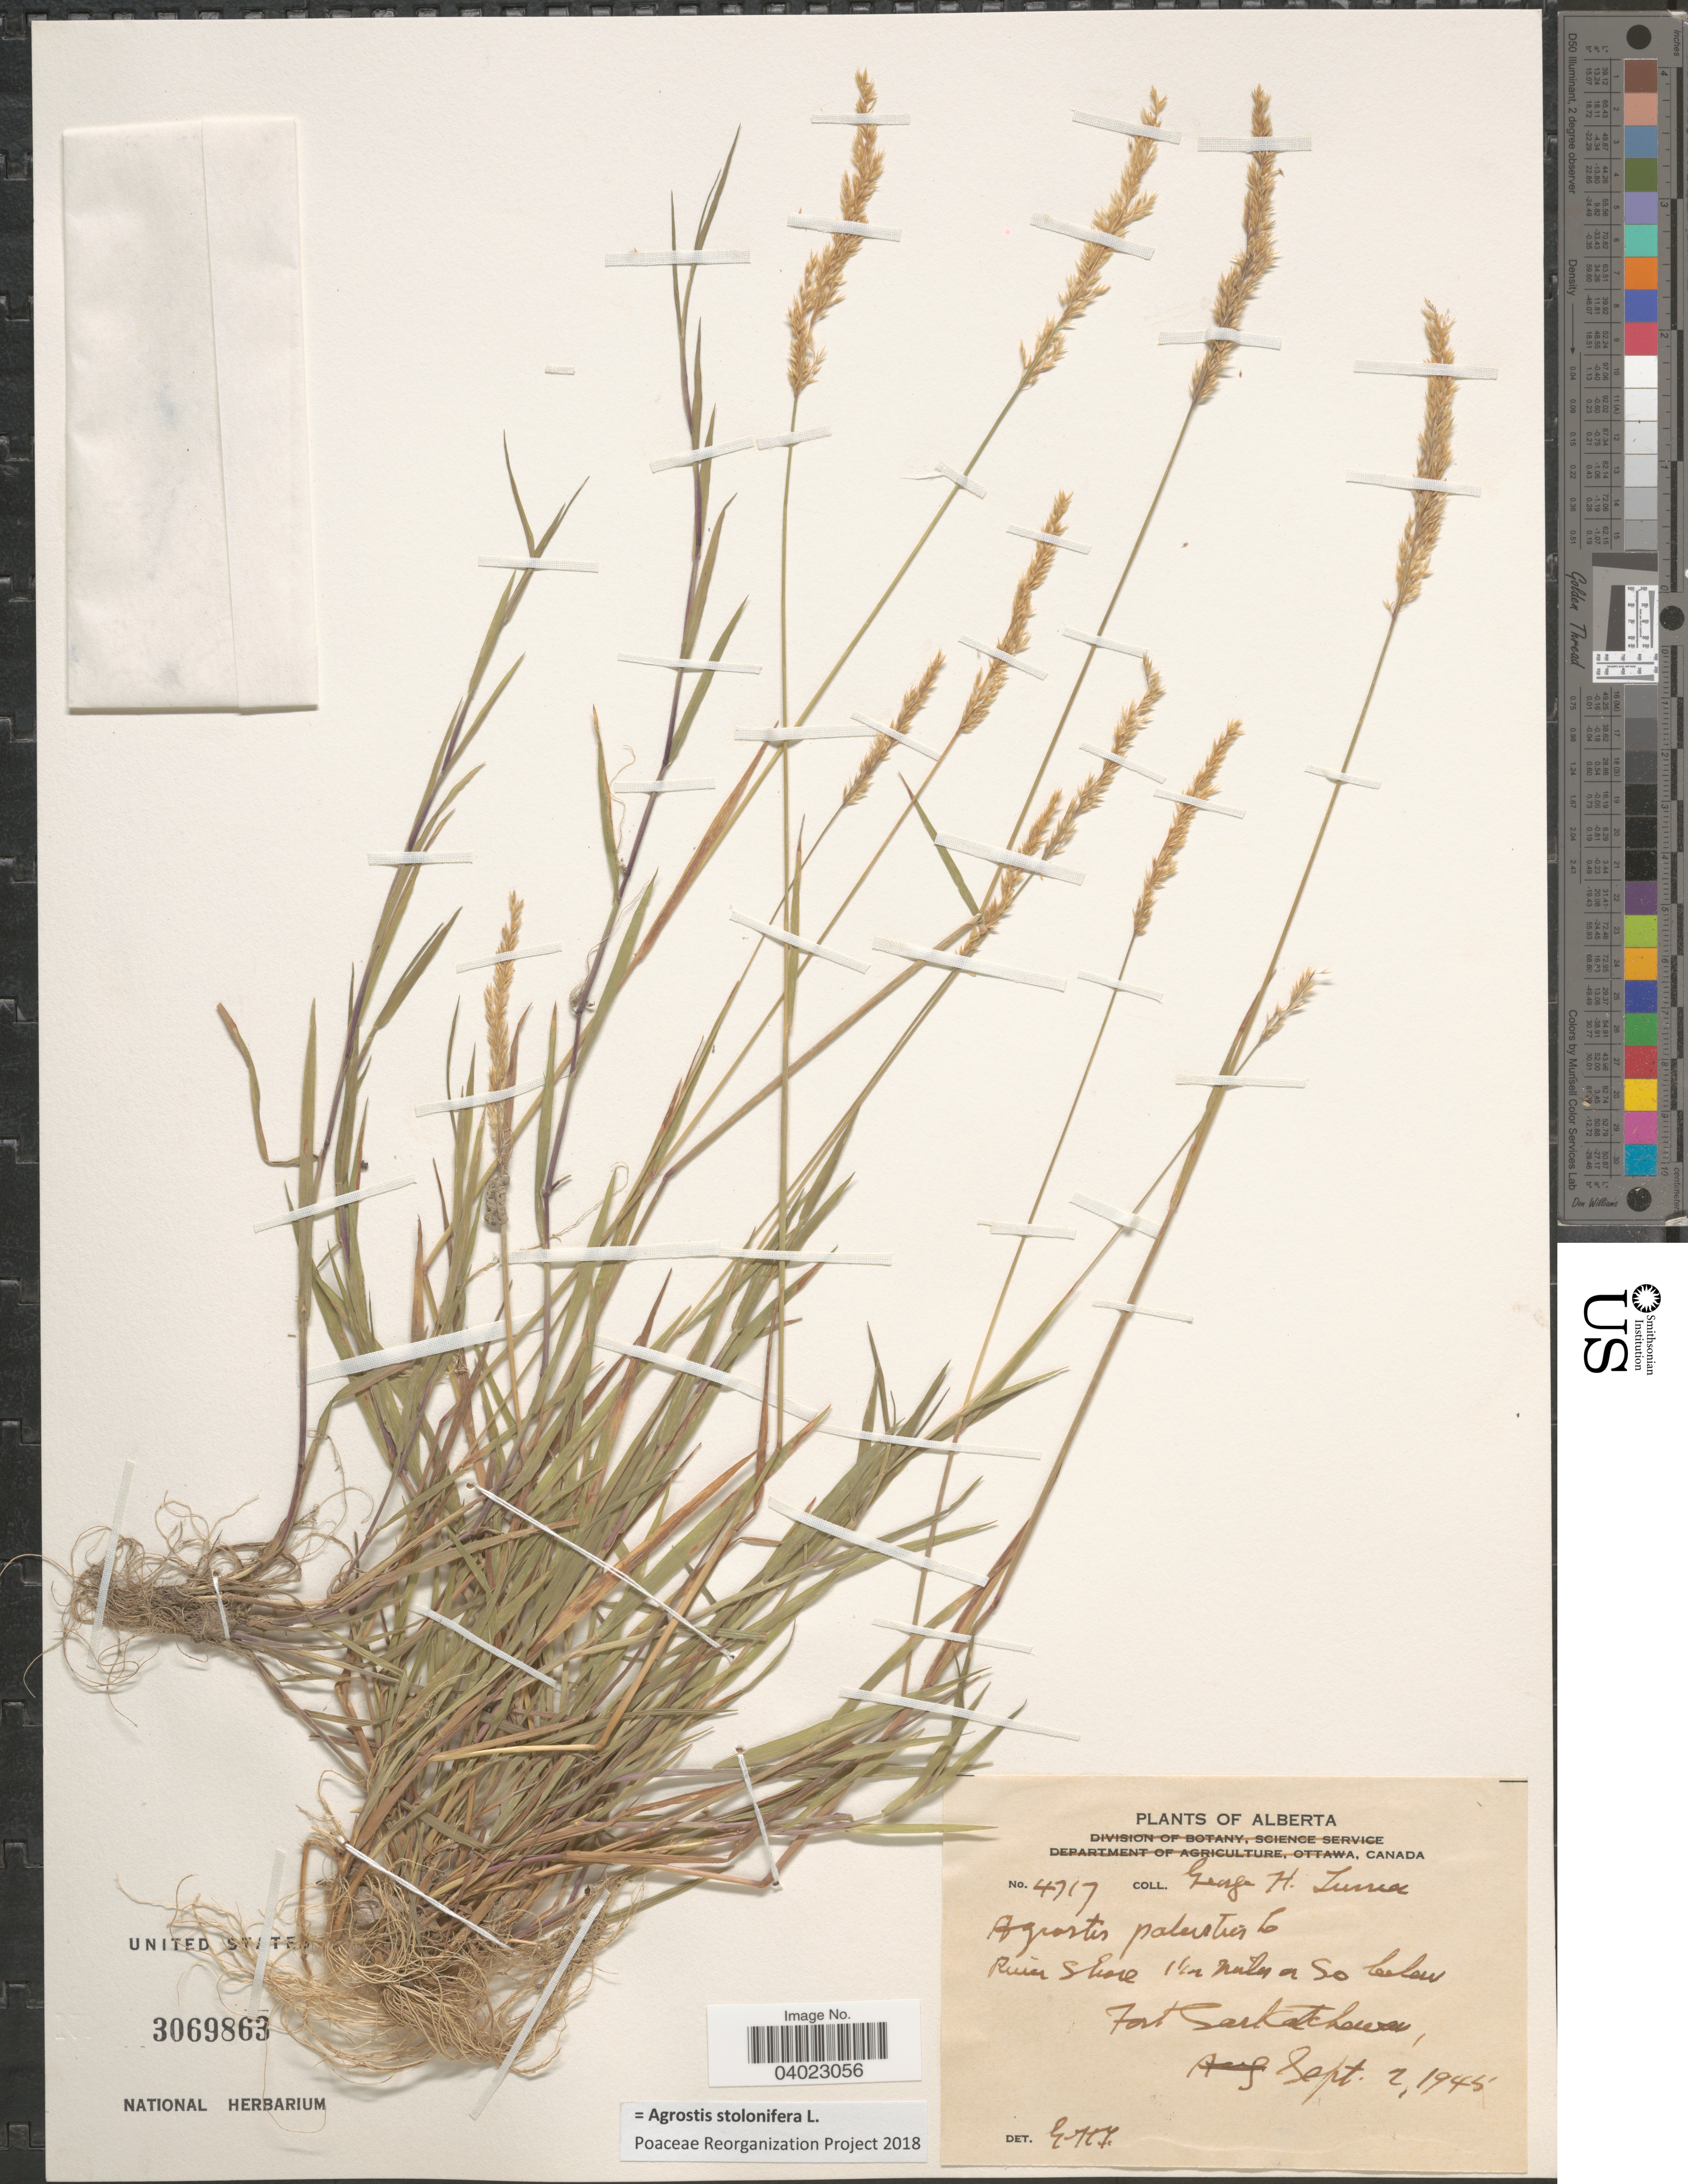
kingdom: Plantae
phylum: Tracheophyta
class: Liliopsida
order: Poales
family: Poaceae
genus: Agrostis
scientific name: Agrostis stolonifera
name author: L.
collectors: G. H. Turner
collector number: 4717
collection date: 1945-09-02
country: Canada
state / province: Alberta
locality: Ruin Shore 1½ miles or so below Fort Saskatchewan.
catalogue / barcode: US 3069863